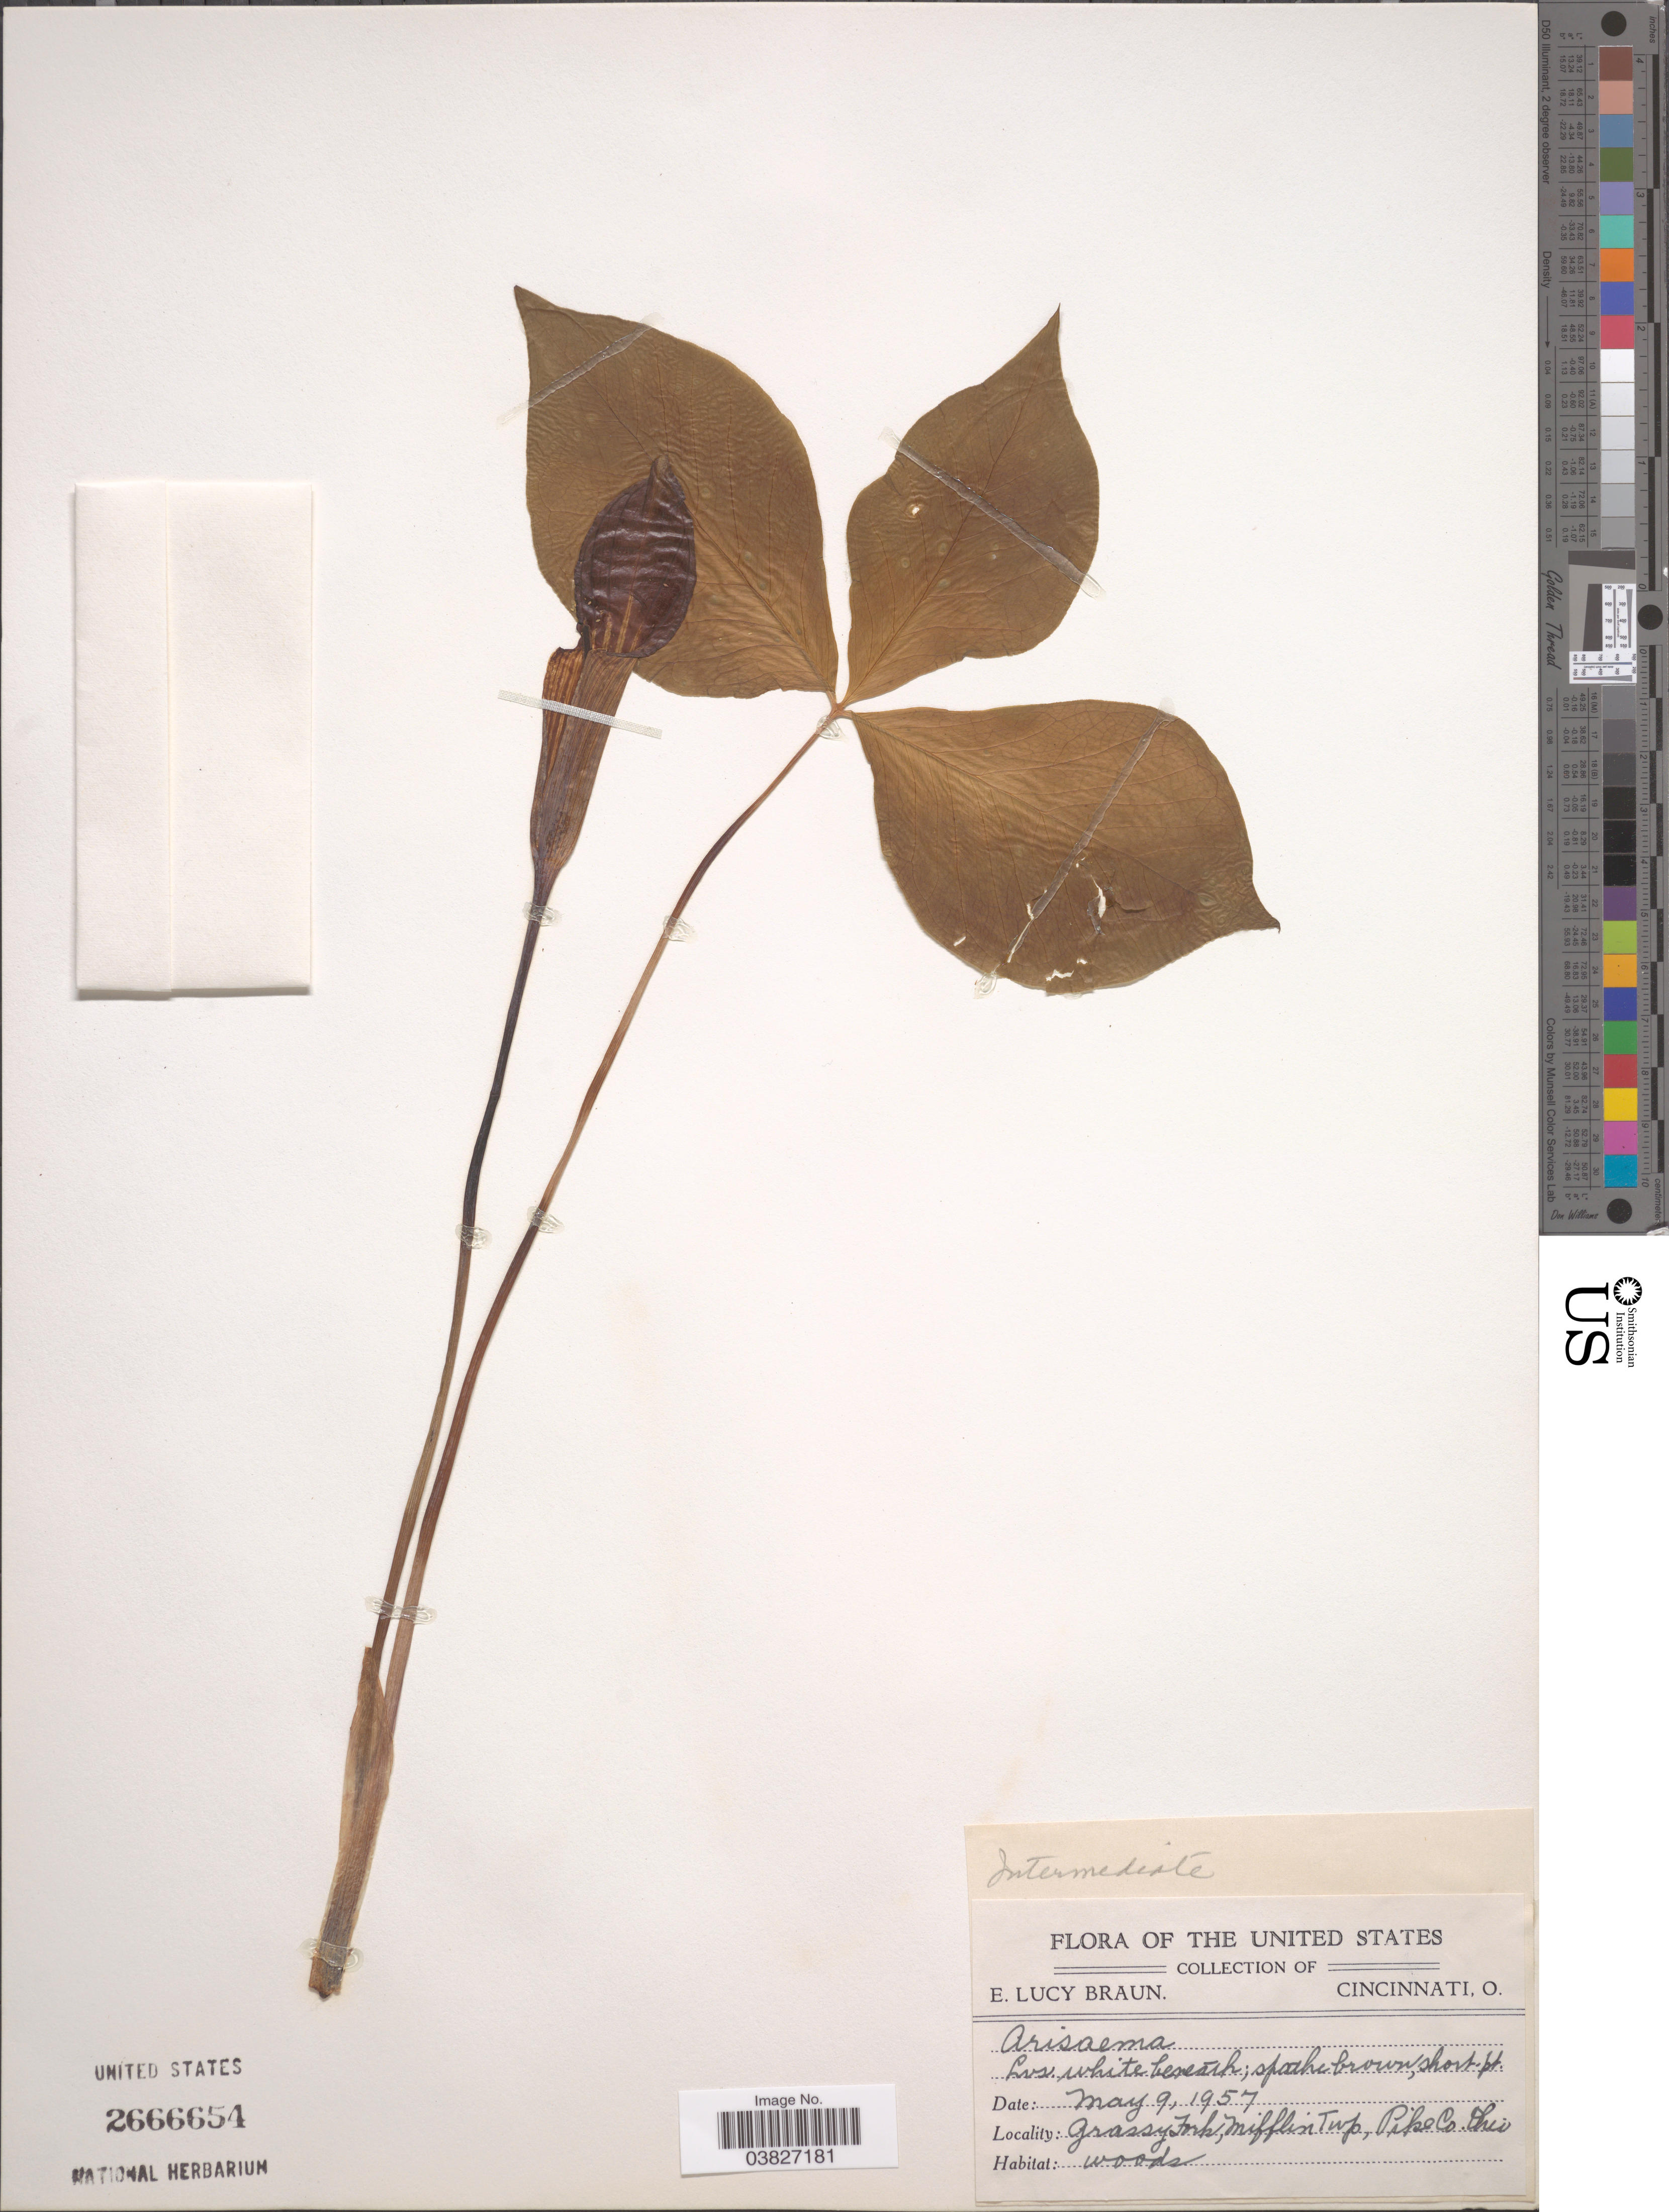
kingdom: Plantae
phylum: Tracheophyta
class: Liliopsida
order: Alismatales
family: Araceae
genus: Arisaema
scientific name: Arisaema sp.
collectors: E. L. Braun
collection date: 1957-05-09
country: United States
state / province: Ohio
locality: Grassy Fork, Mifflin Twp, Pike Co.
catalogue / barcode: US 2666654